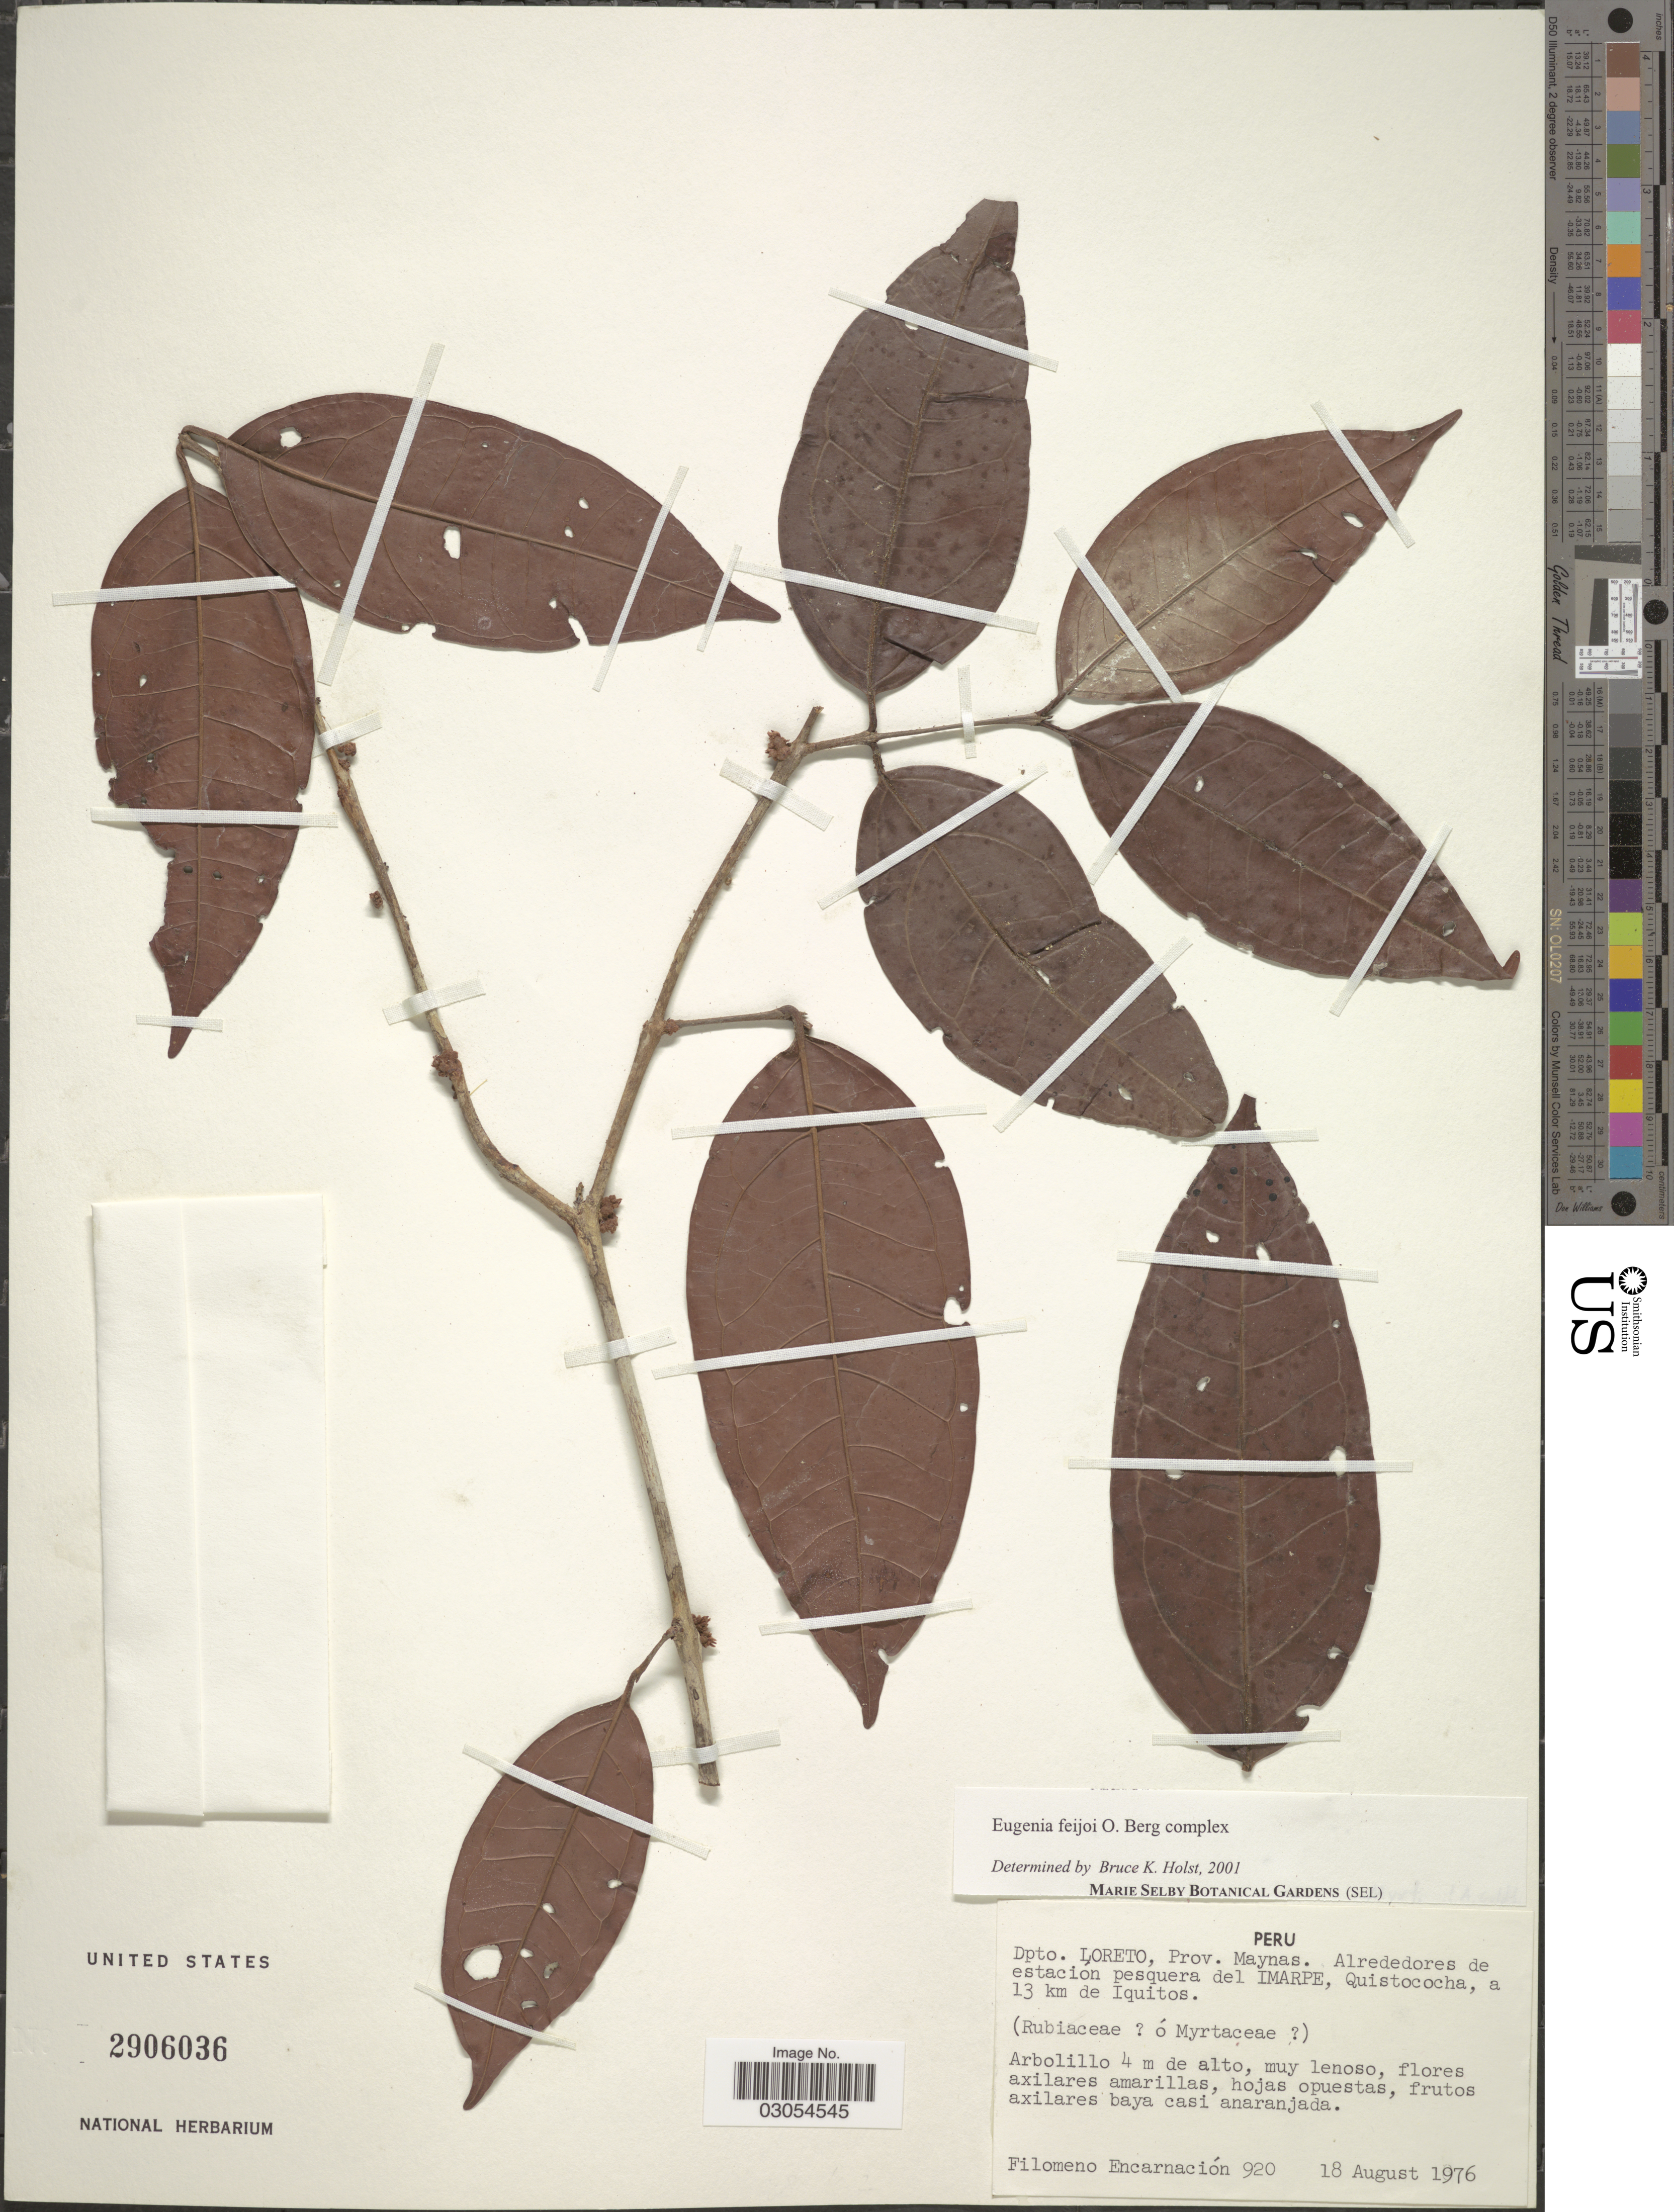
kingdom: Plantae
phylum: Tracheophyta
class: Magnoliopsida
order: Myrtales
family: Myrtaceae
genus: Eugenia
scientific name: Eugenia moschata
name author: (Aubl.) Nied. ex Durand & B.D. Jacks.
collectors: F. Encarnación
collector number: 920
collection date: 1976-08-18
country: Peru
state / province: Loreto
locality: Dpto. Loreto, Prov. Maynas. Alrededores de estacion pesquera del IMARPE, Quistococha, a 13 km de Iquitos.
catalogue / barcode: US 2906036